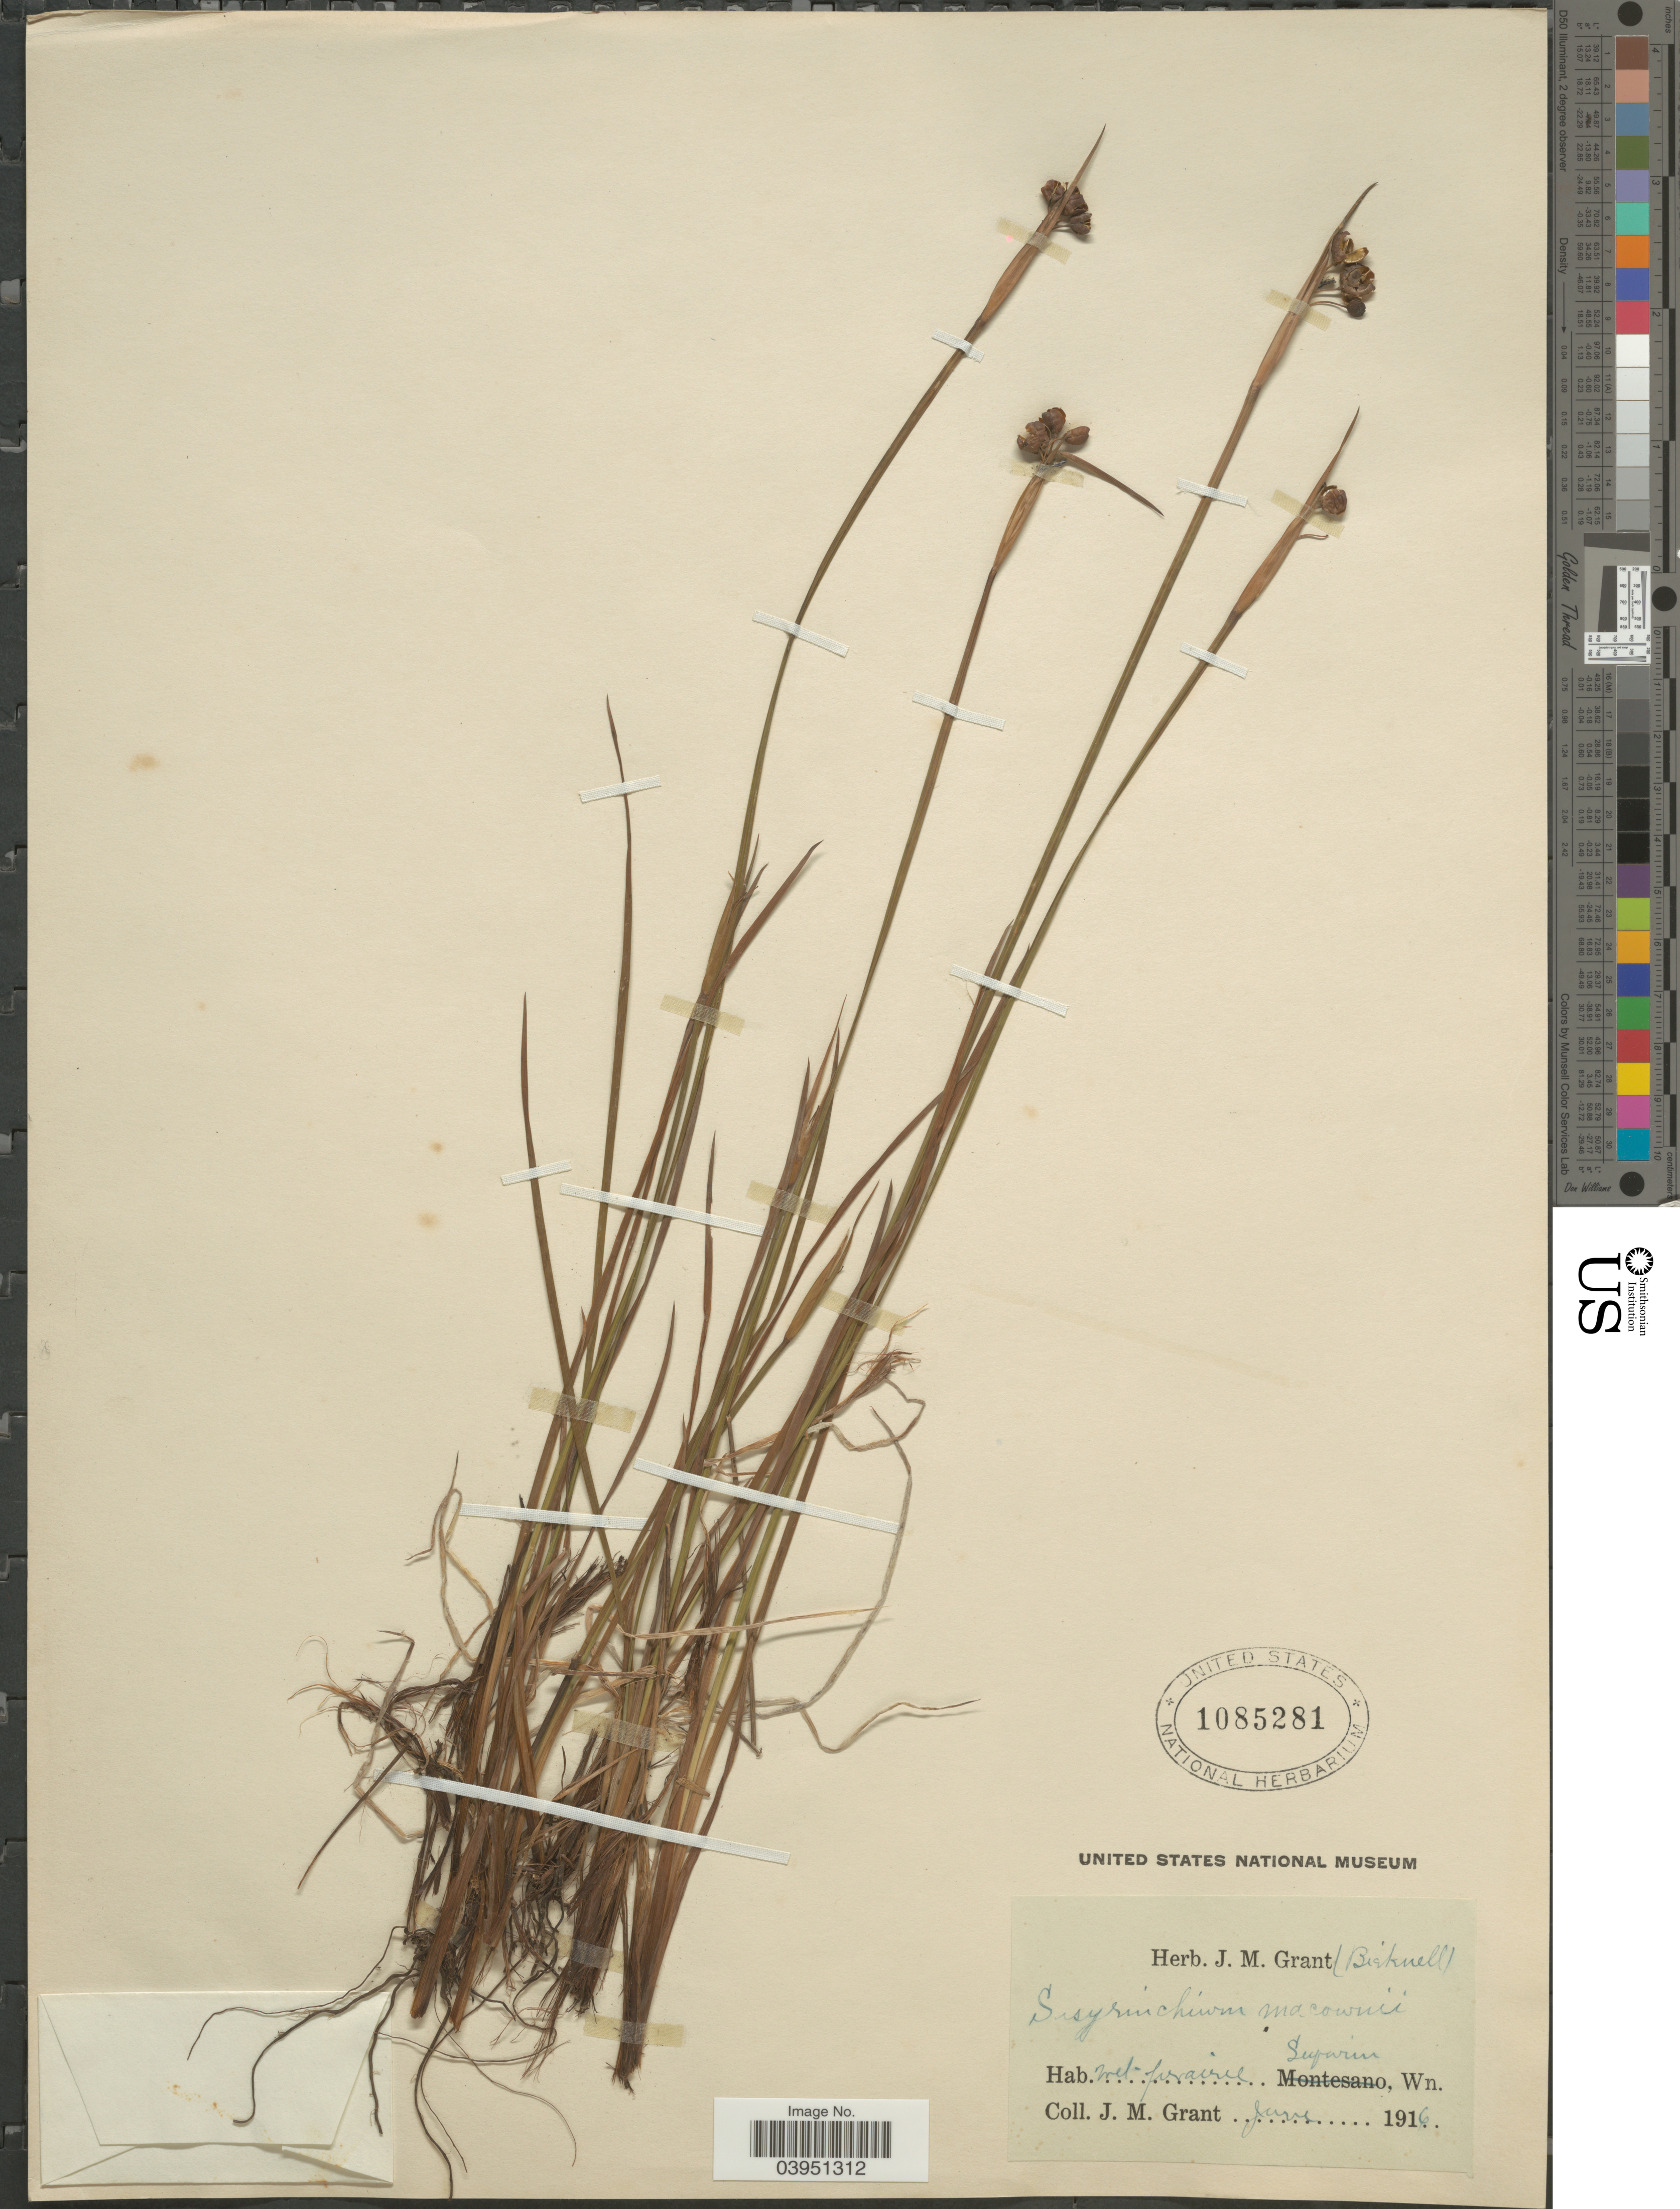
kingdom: Plantae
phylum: Tracheophyta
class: Liliopsida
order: Asparagales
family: Iridaceae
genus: Sisyrinchium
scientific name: Sisyrinchium macounii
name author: E.P. Bicknell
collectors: J. M. Grant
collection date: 1916-06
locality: Suparin, Wn. [interpreted]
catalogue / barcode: US 1085281